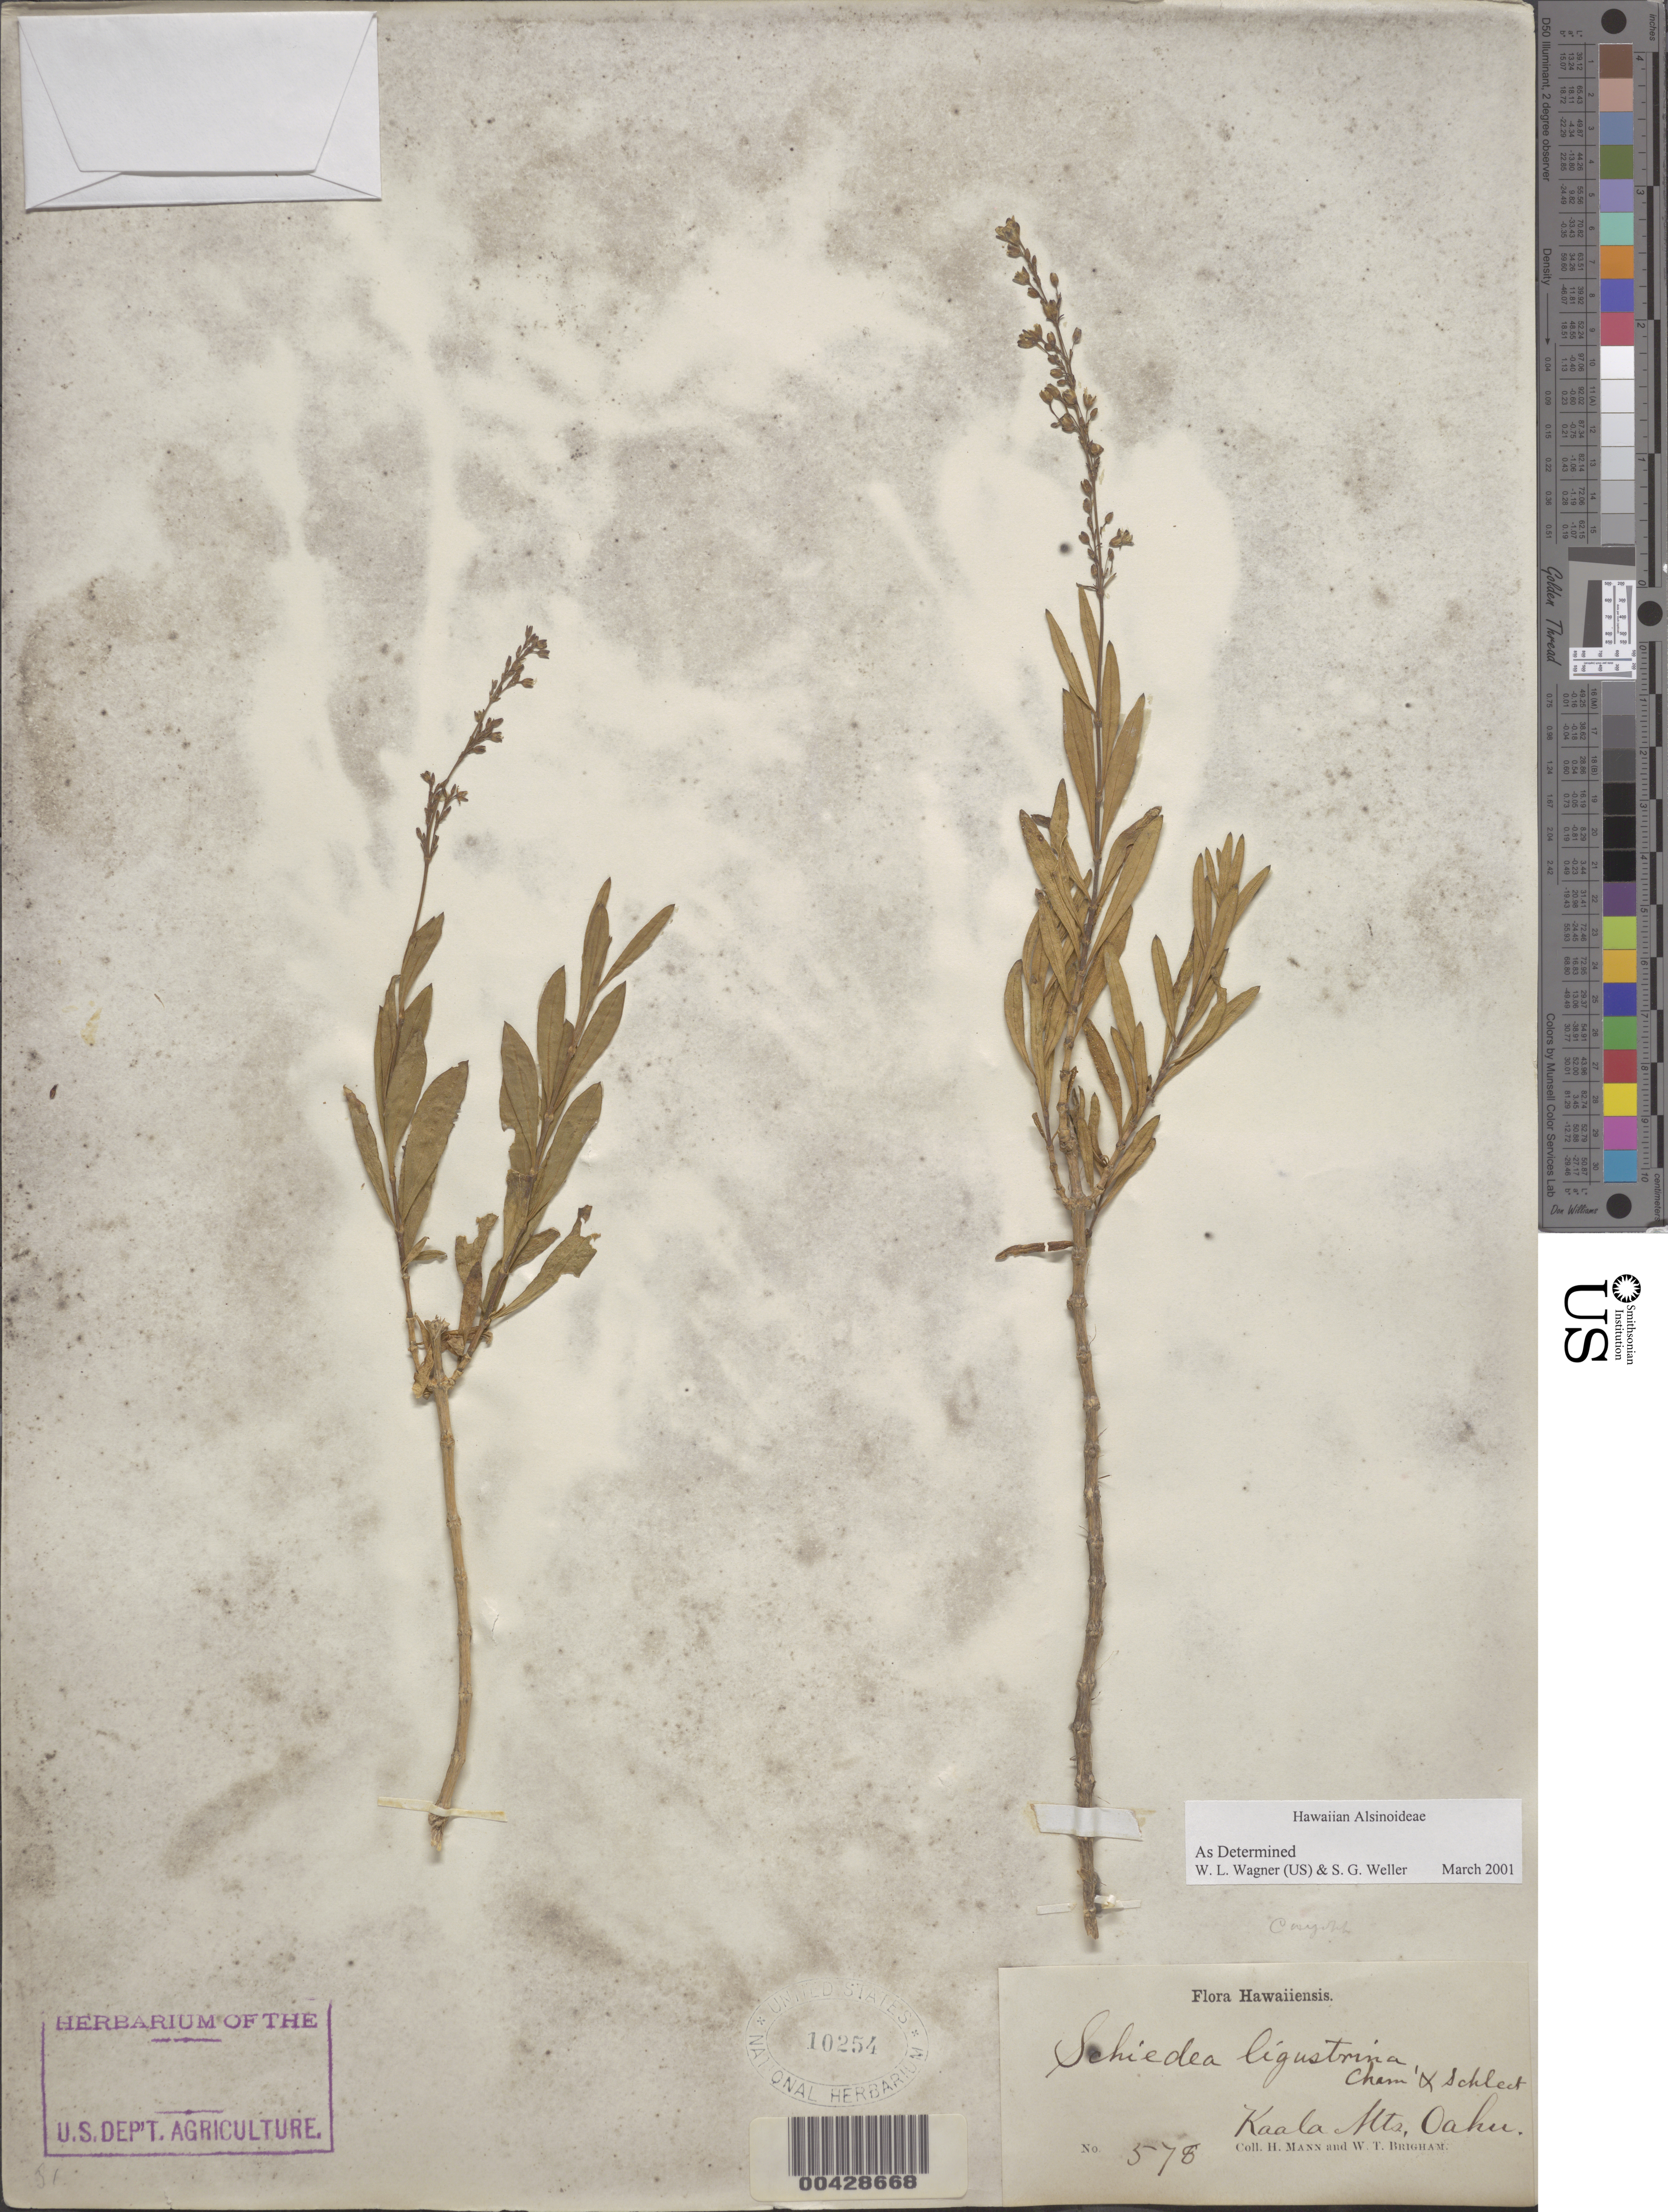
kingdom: Plantae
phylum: Tracheophyta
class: Magnoliopsida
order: Caryophyllales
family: Caryophyllaceae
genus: Schiedea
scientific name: Schiedea ligustrina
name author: Cham. & Schltdl.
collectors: H. Mann & W. T. Brigham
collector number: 578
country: United States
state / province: Hawaii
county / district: Honolulu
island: Oahu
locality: Kaala Mountains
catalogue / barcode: US 10254